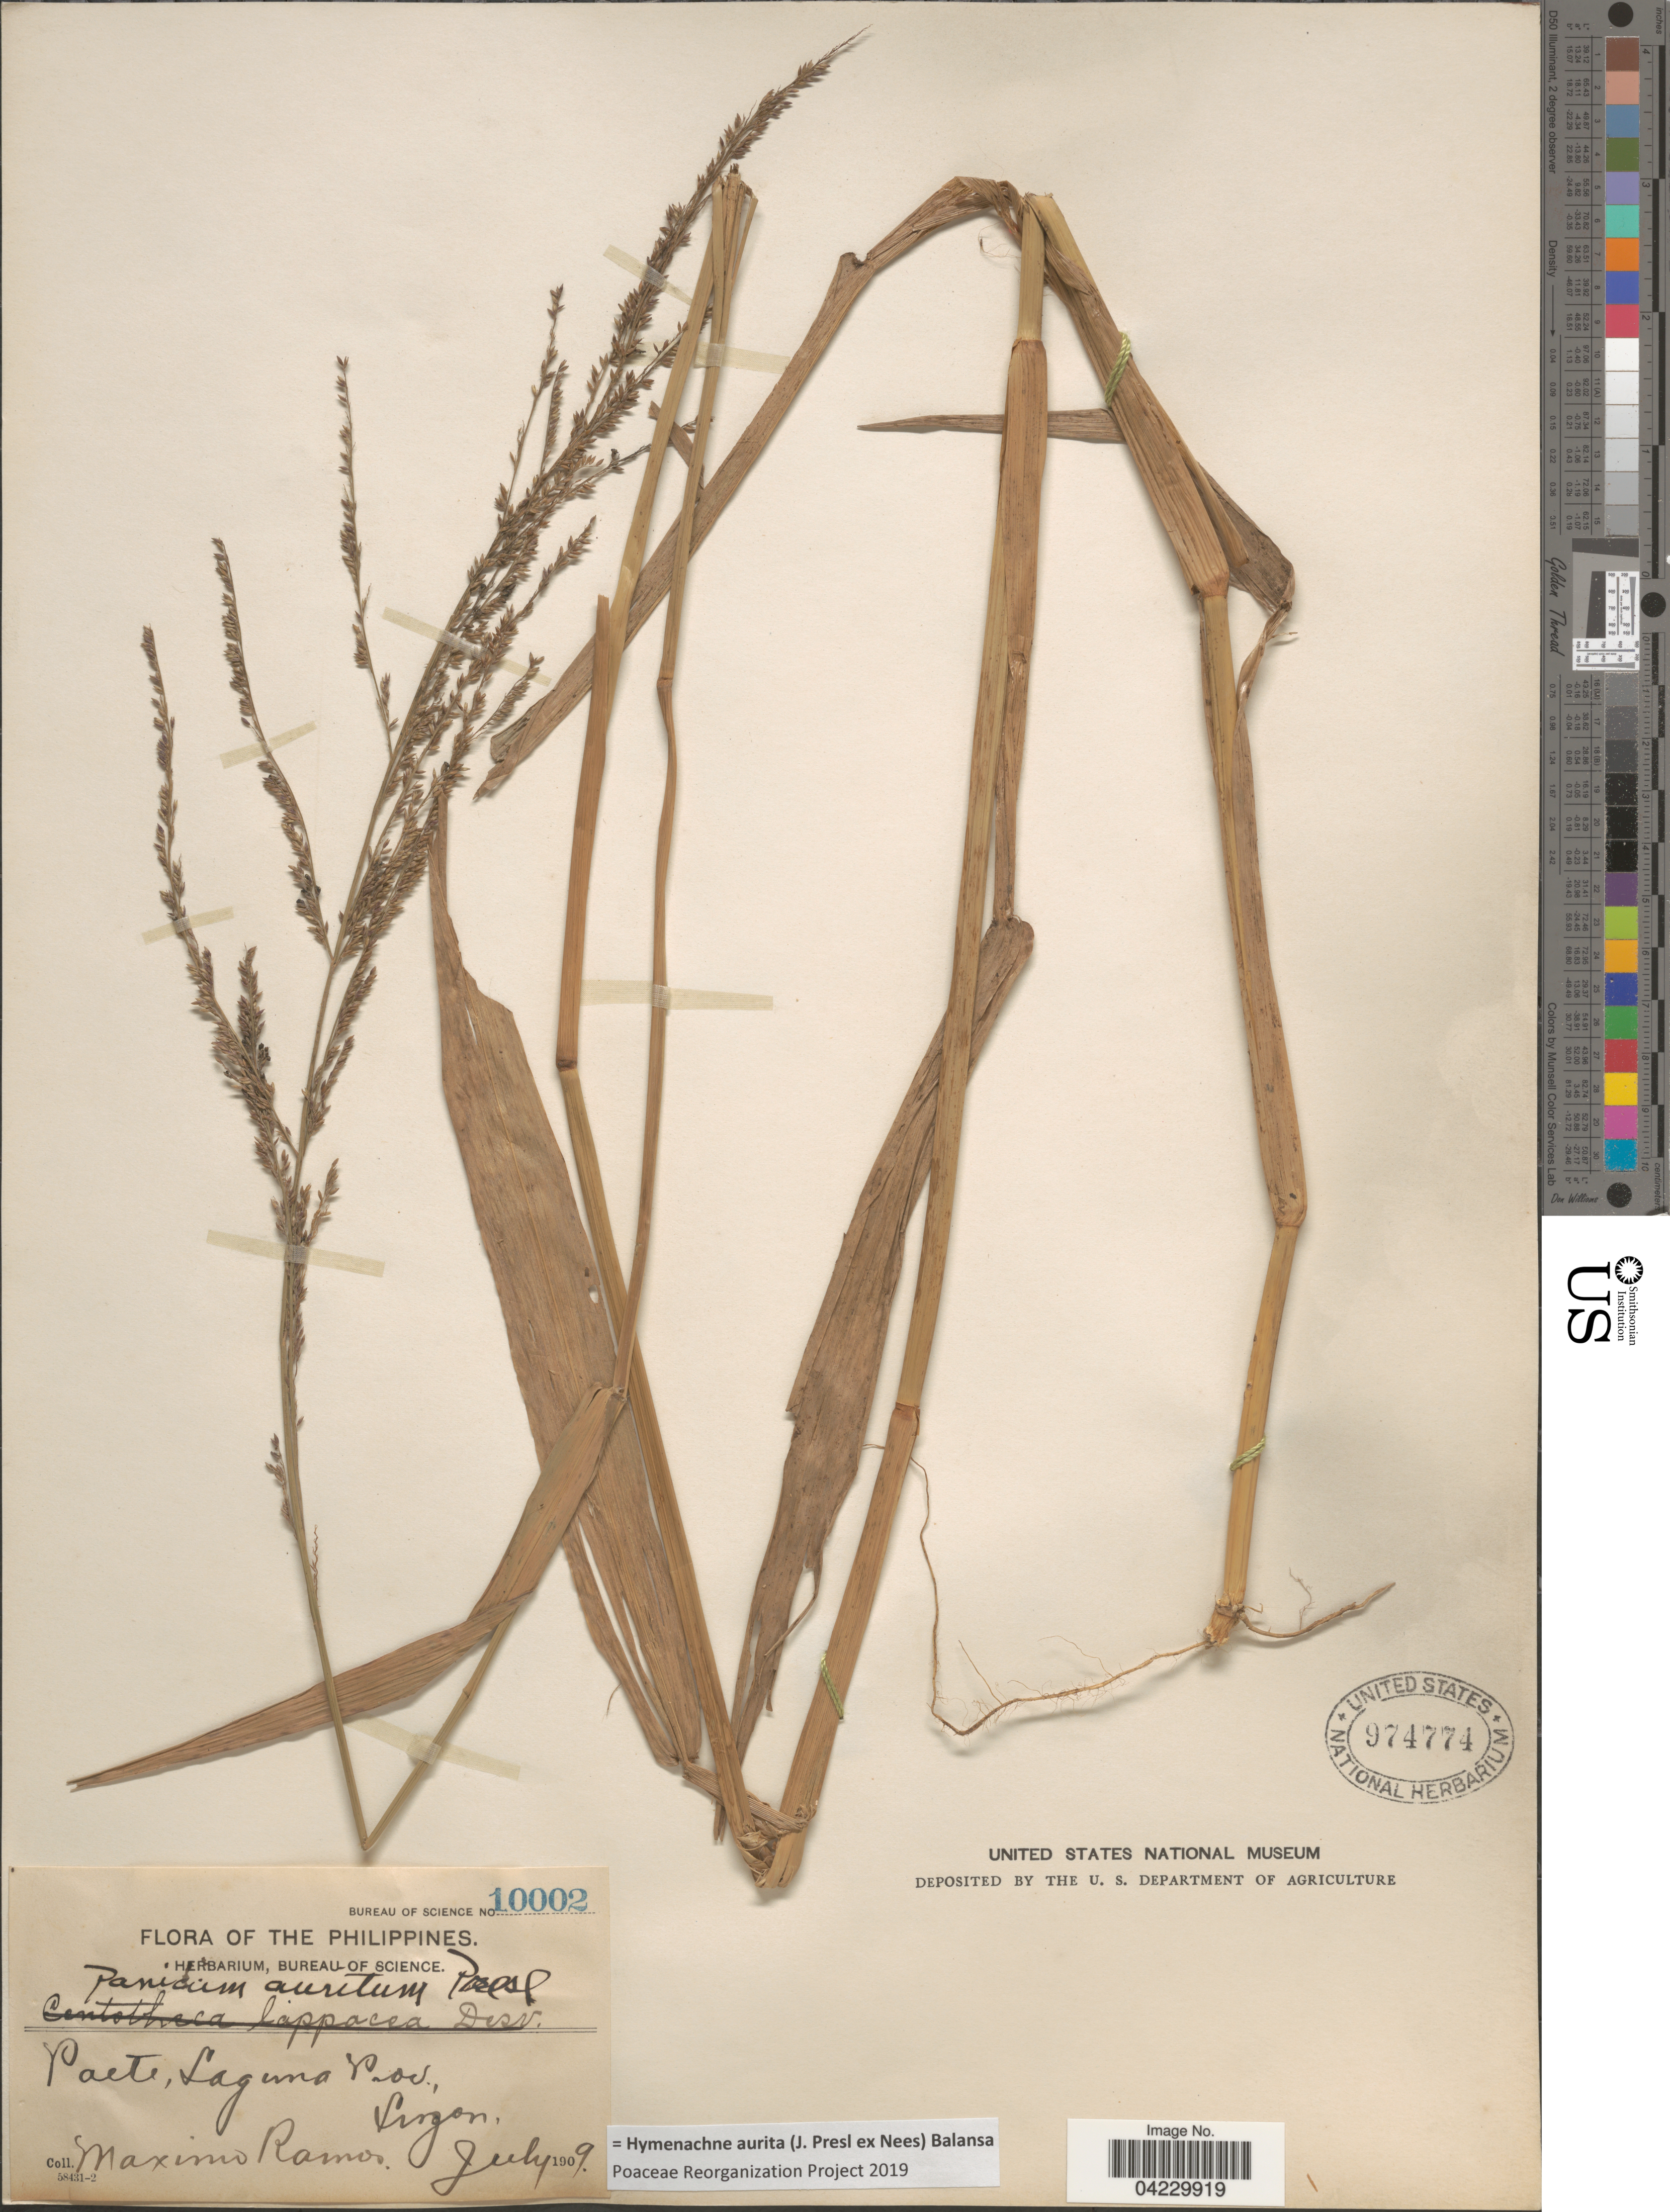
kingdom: Plantae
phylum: Tracheophyta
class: Liliopsida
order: Poales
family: Poaceae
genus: Hymenachne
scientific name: Hymenachne aurita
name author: (J. Presl ex Nees) Balansa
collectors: M. Ramos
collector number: Bureau of Science 10002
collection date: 1909-07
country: Philippines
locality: Paete, Laguna Prov., Luzon.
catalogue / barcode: US 974774